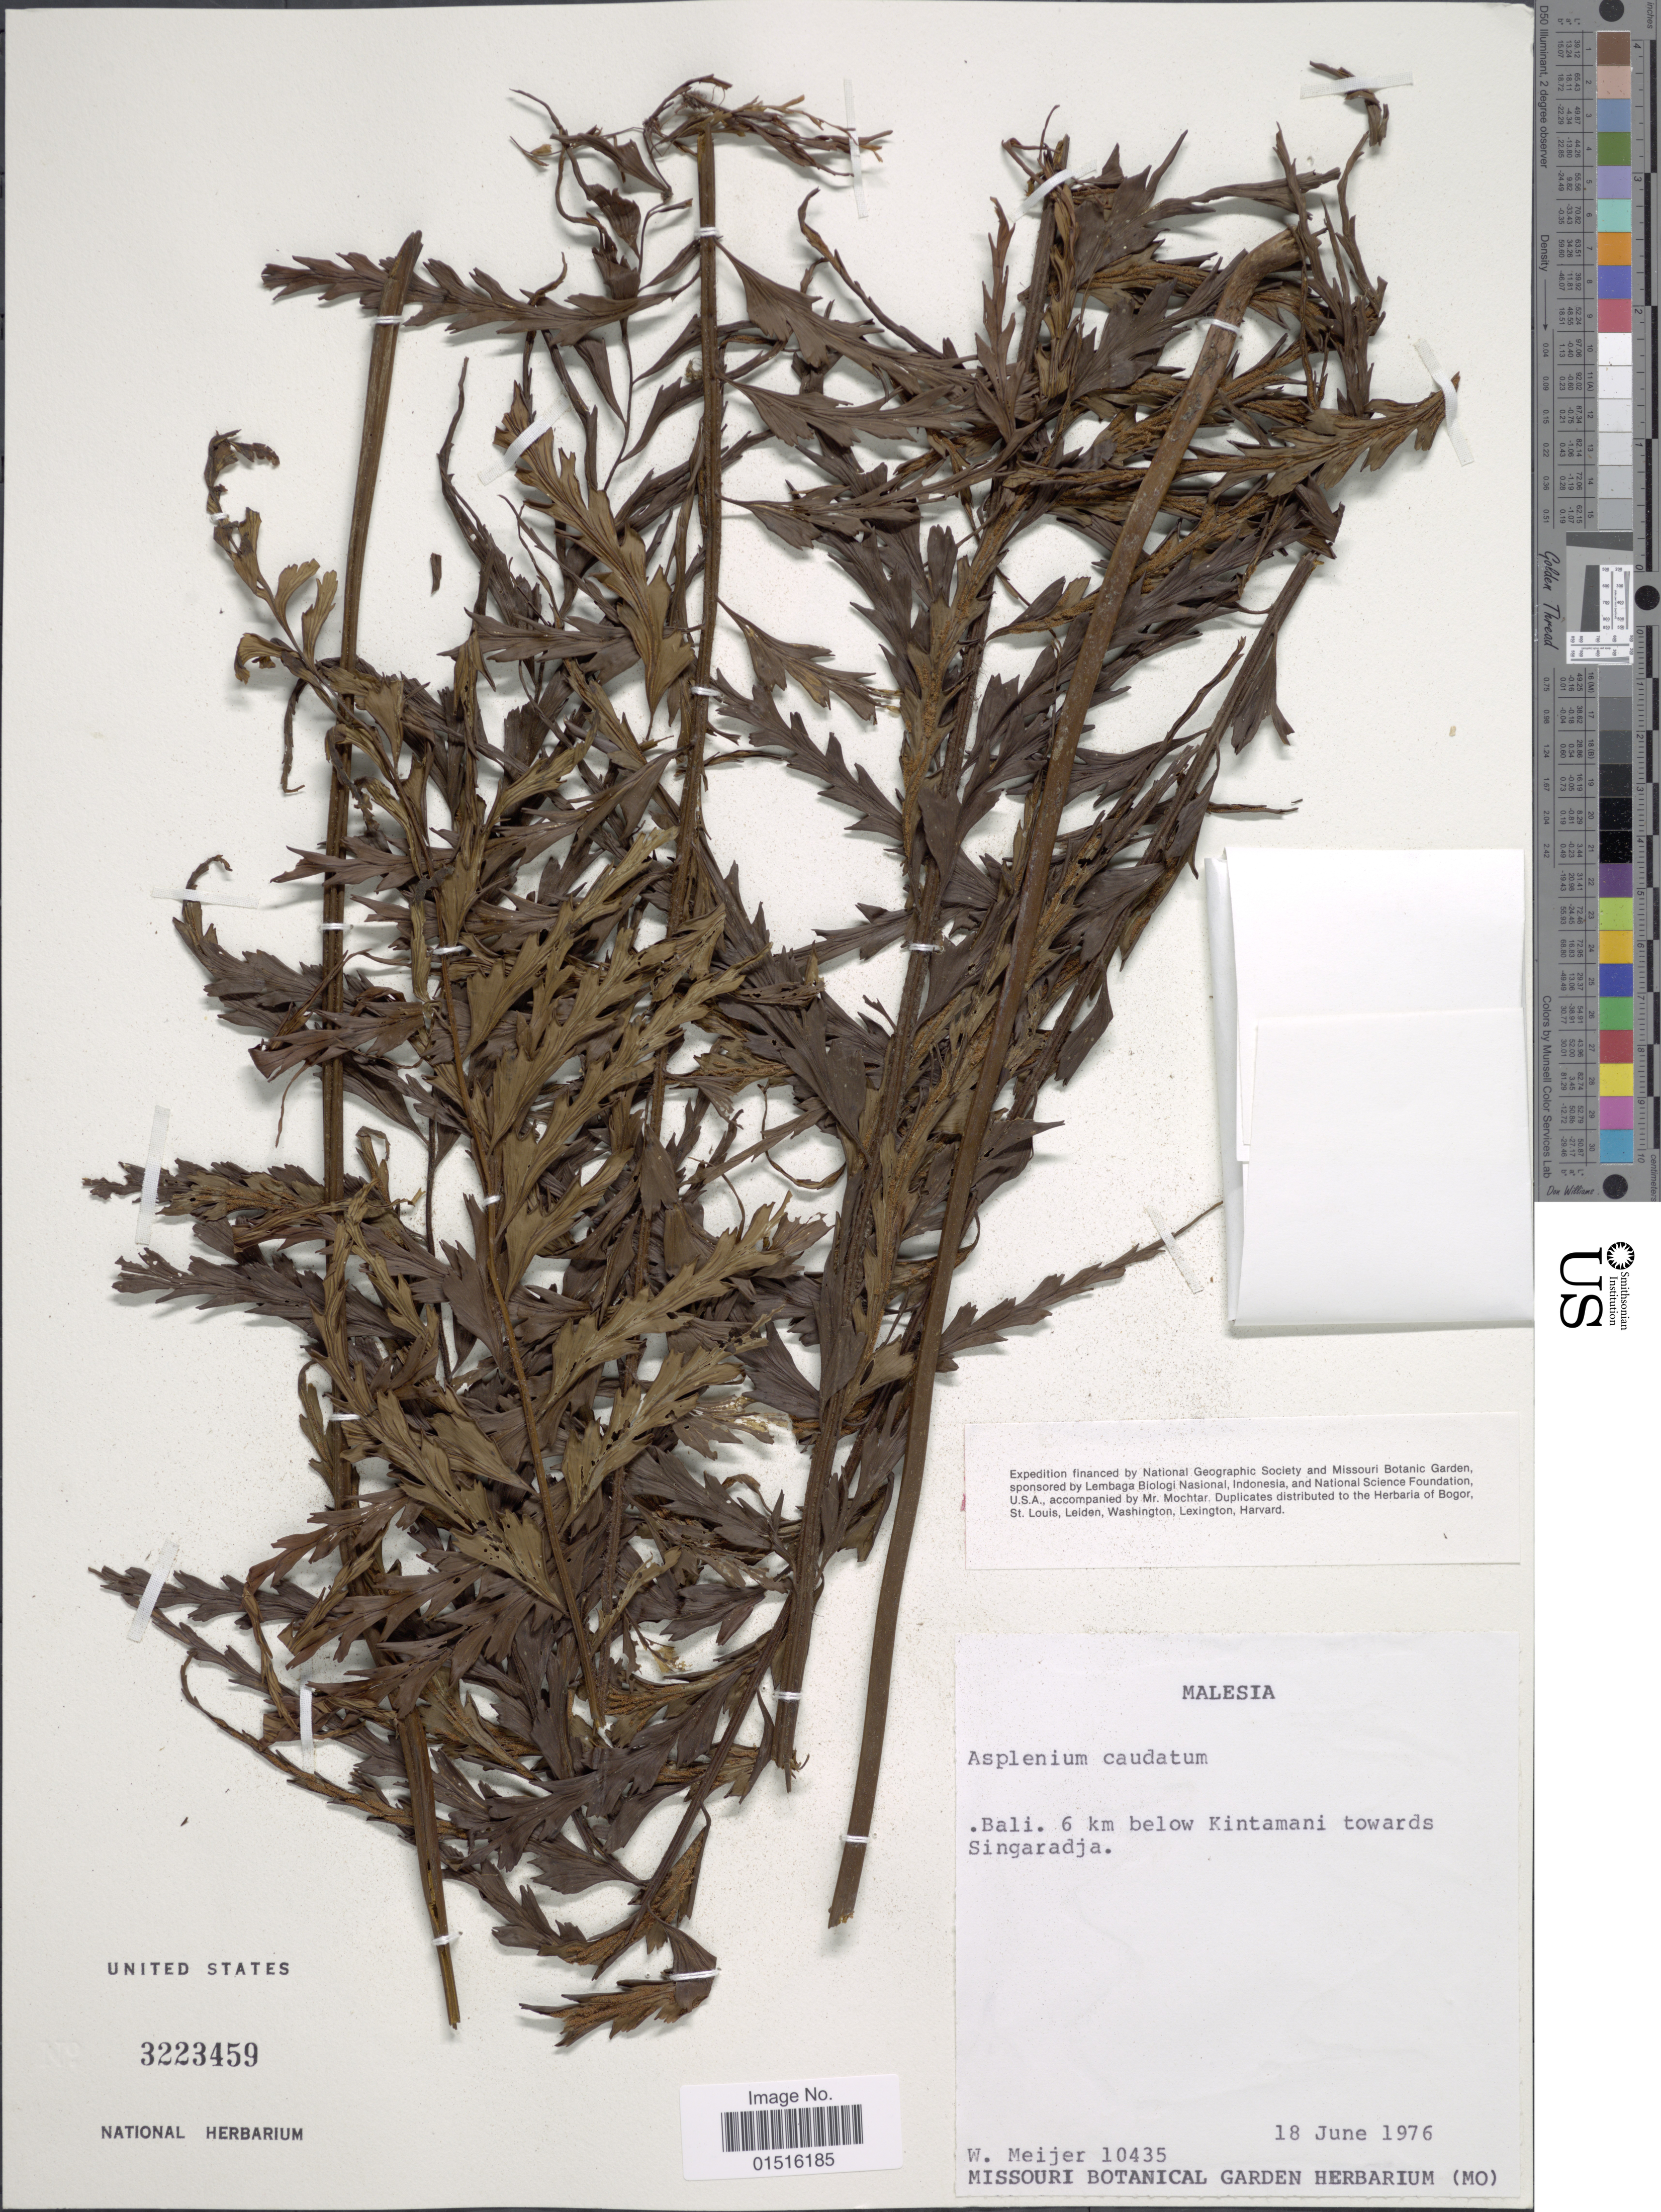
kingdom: Plantae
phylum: Tracheophyta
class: Polypodiopsida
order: Polypodiales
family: Aspleniaceae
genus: Asplenium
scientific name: Asplenium truncatum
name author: Blume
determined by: Salgado, A. E.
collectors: W. Meijer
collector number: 10435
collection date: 1976-06-18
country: Indonesia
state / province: Nusa Tenggara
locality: Malesia, Bali, 6 km below Kintamani towards Singaradja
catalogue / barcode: US 3223459